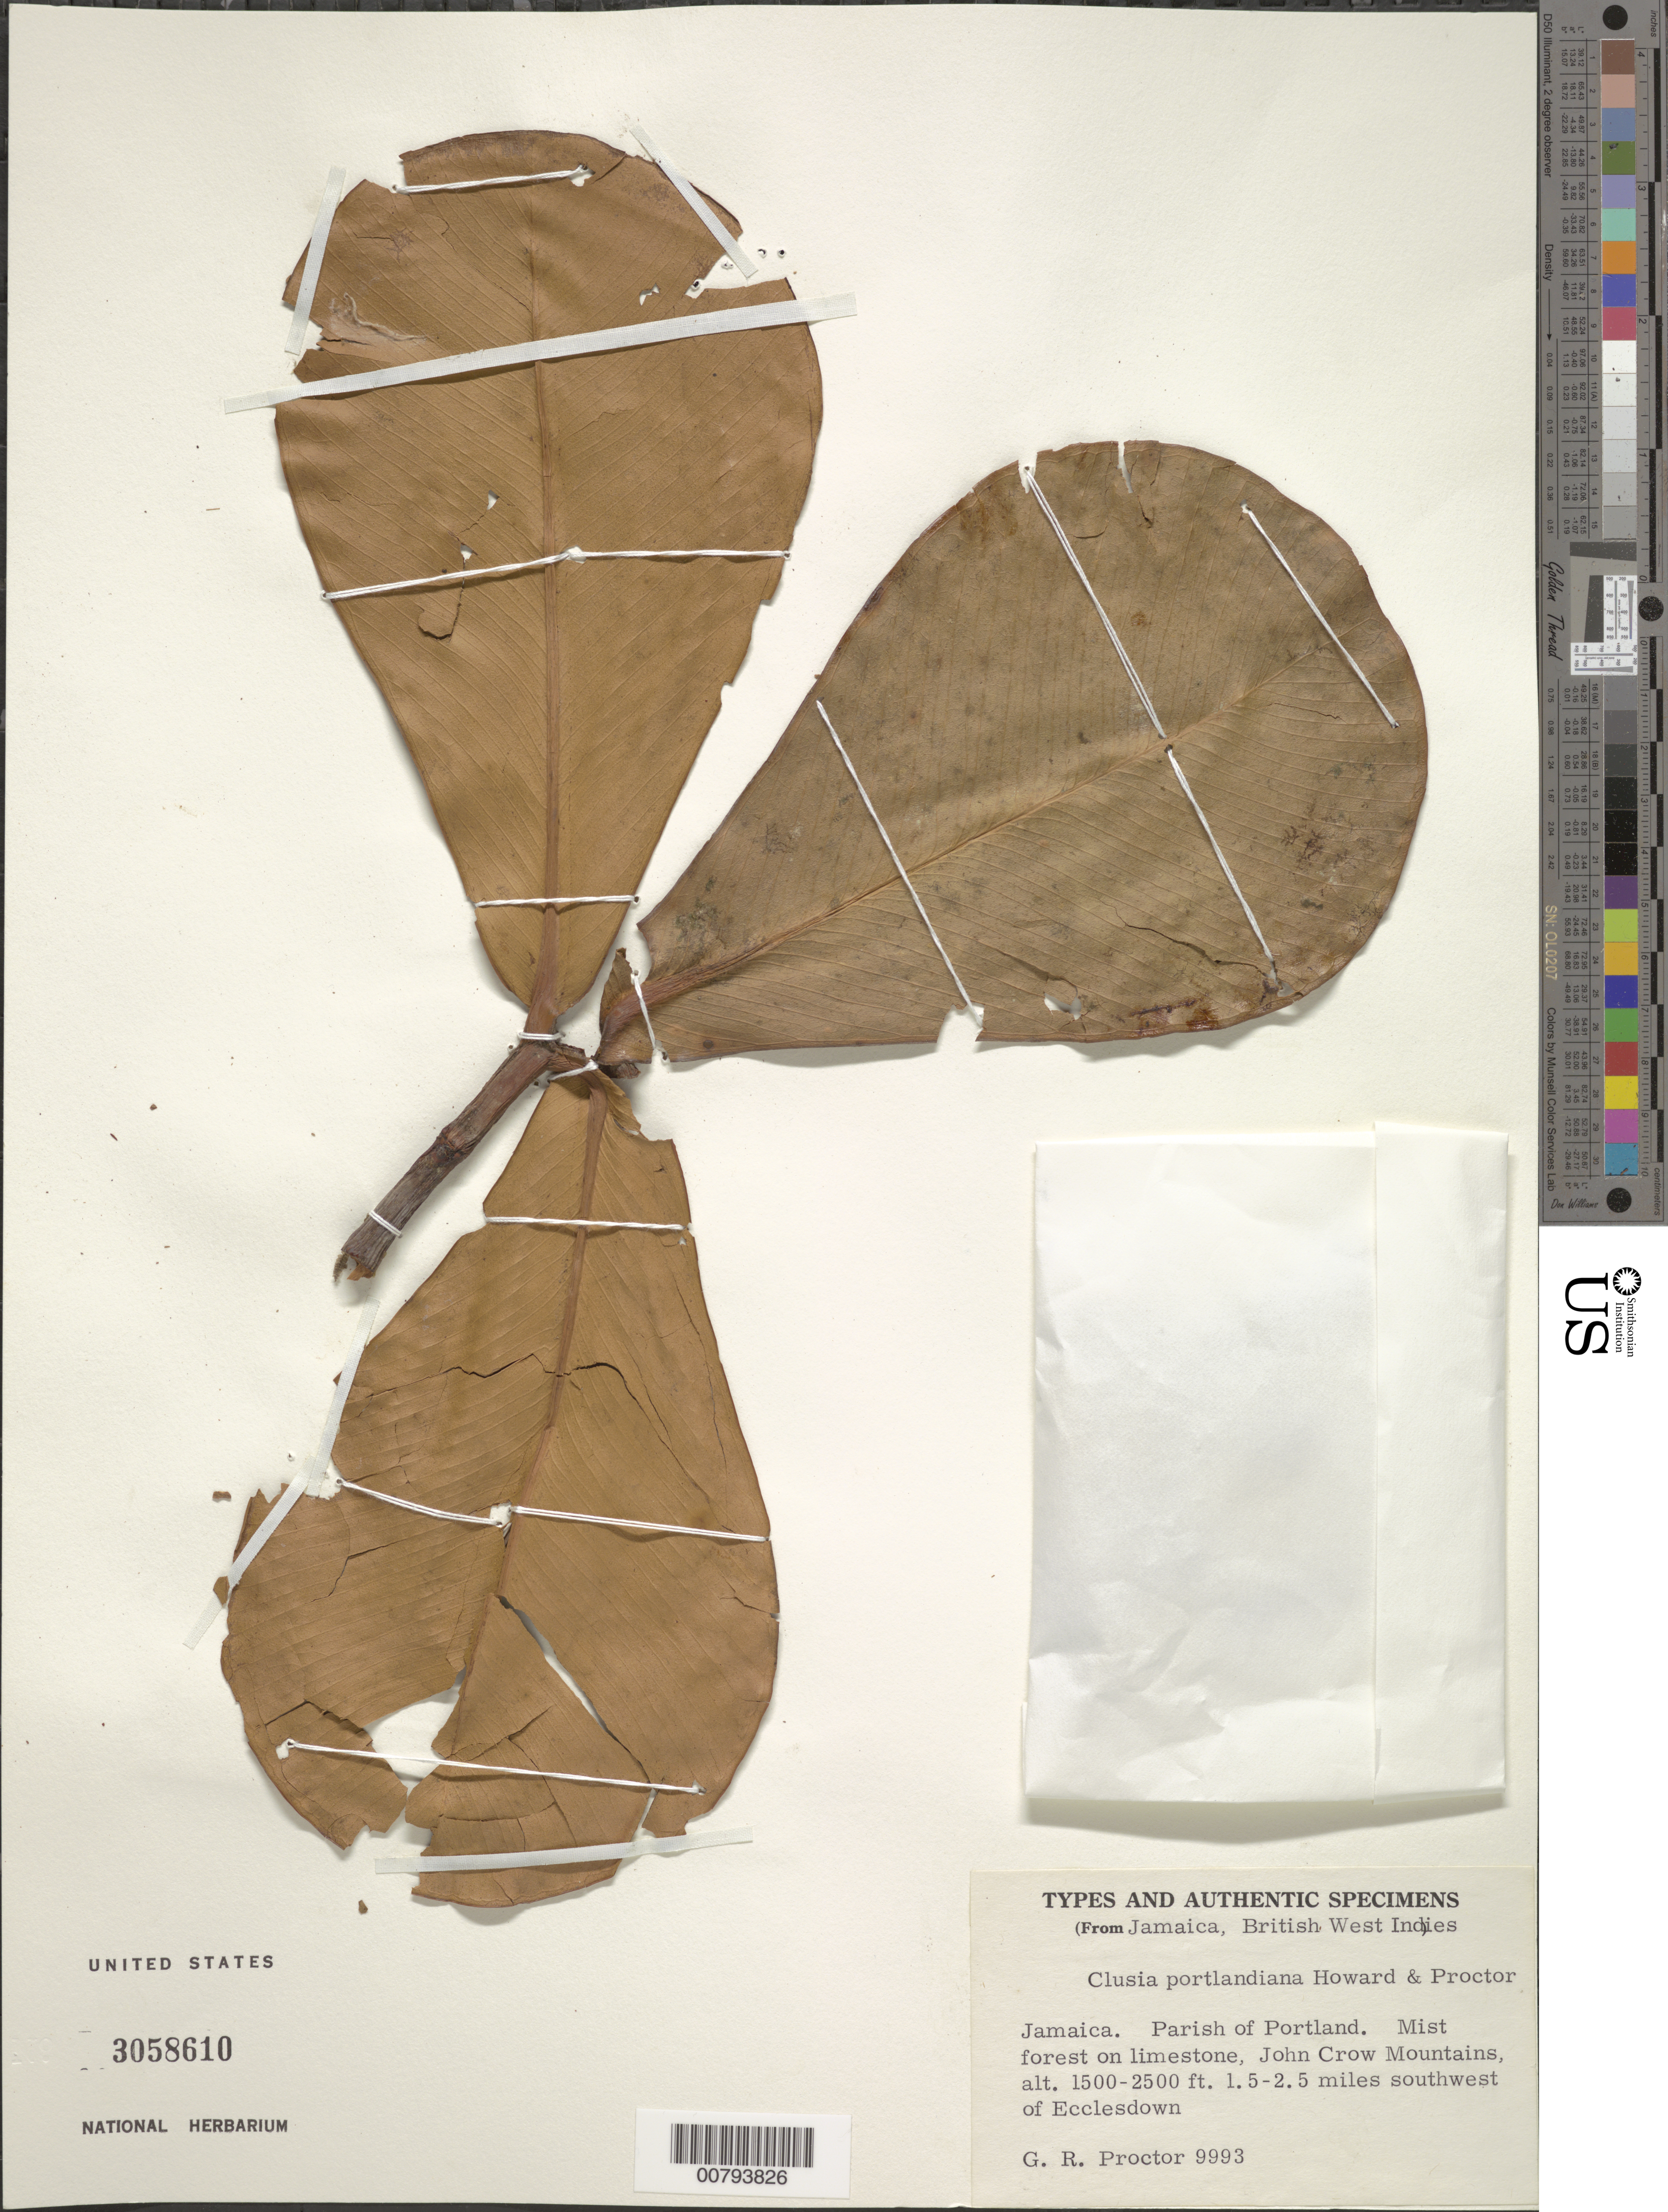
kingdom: Plantae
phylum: Tracheophyta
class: Magnoliopsida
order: Malpighiales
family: Clusiaceae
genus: Clusia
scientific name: Clusia portlandiana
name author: R.A. Howard & Proctor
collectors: G. R. Proctor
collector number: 9993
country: Jamaica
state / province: Portland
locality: John Crow Mountains, 1.5-2.5 miles southwest of Ecclesdown.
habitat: Mist forest on limestone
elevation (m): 457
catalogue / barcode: US 3058610